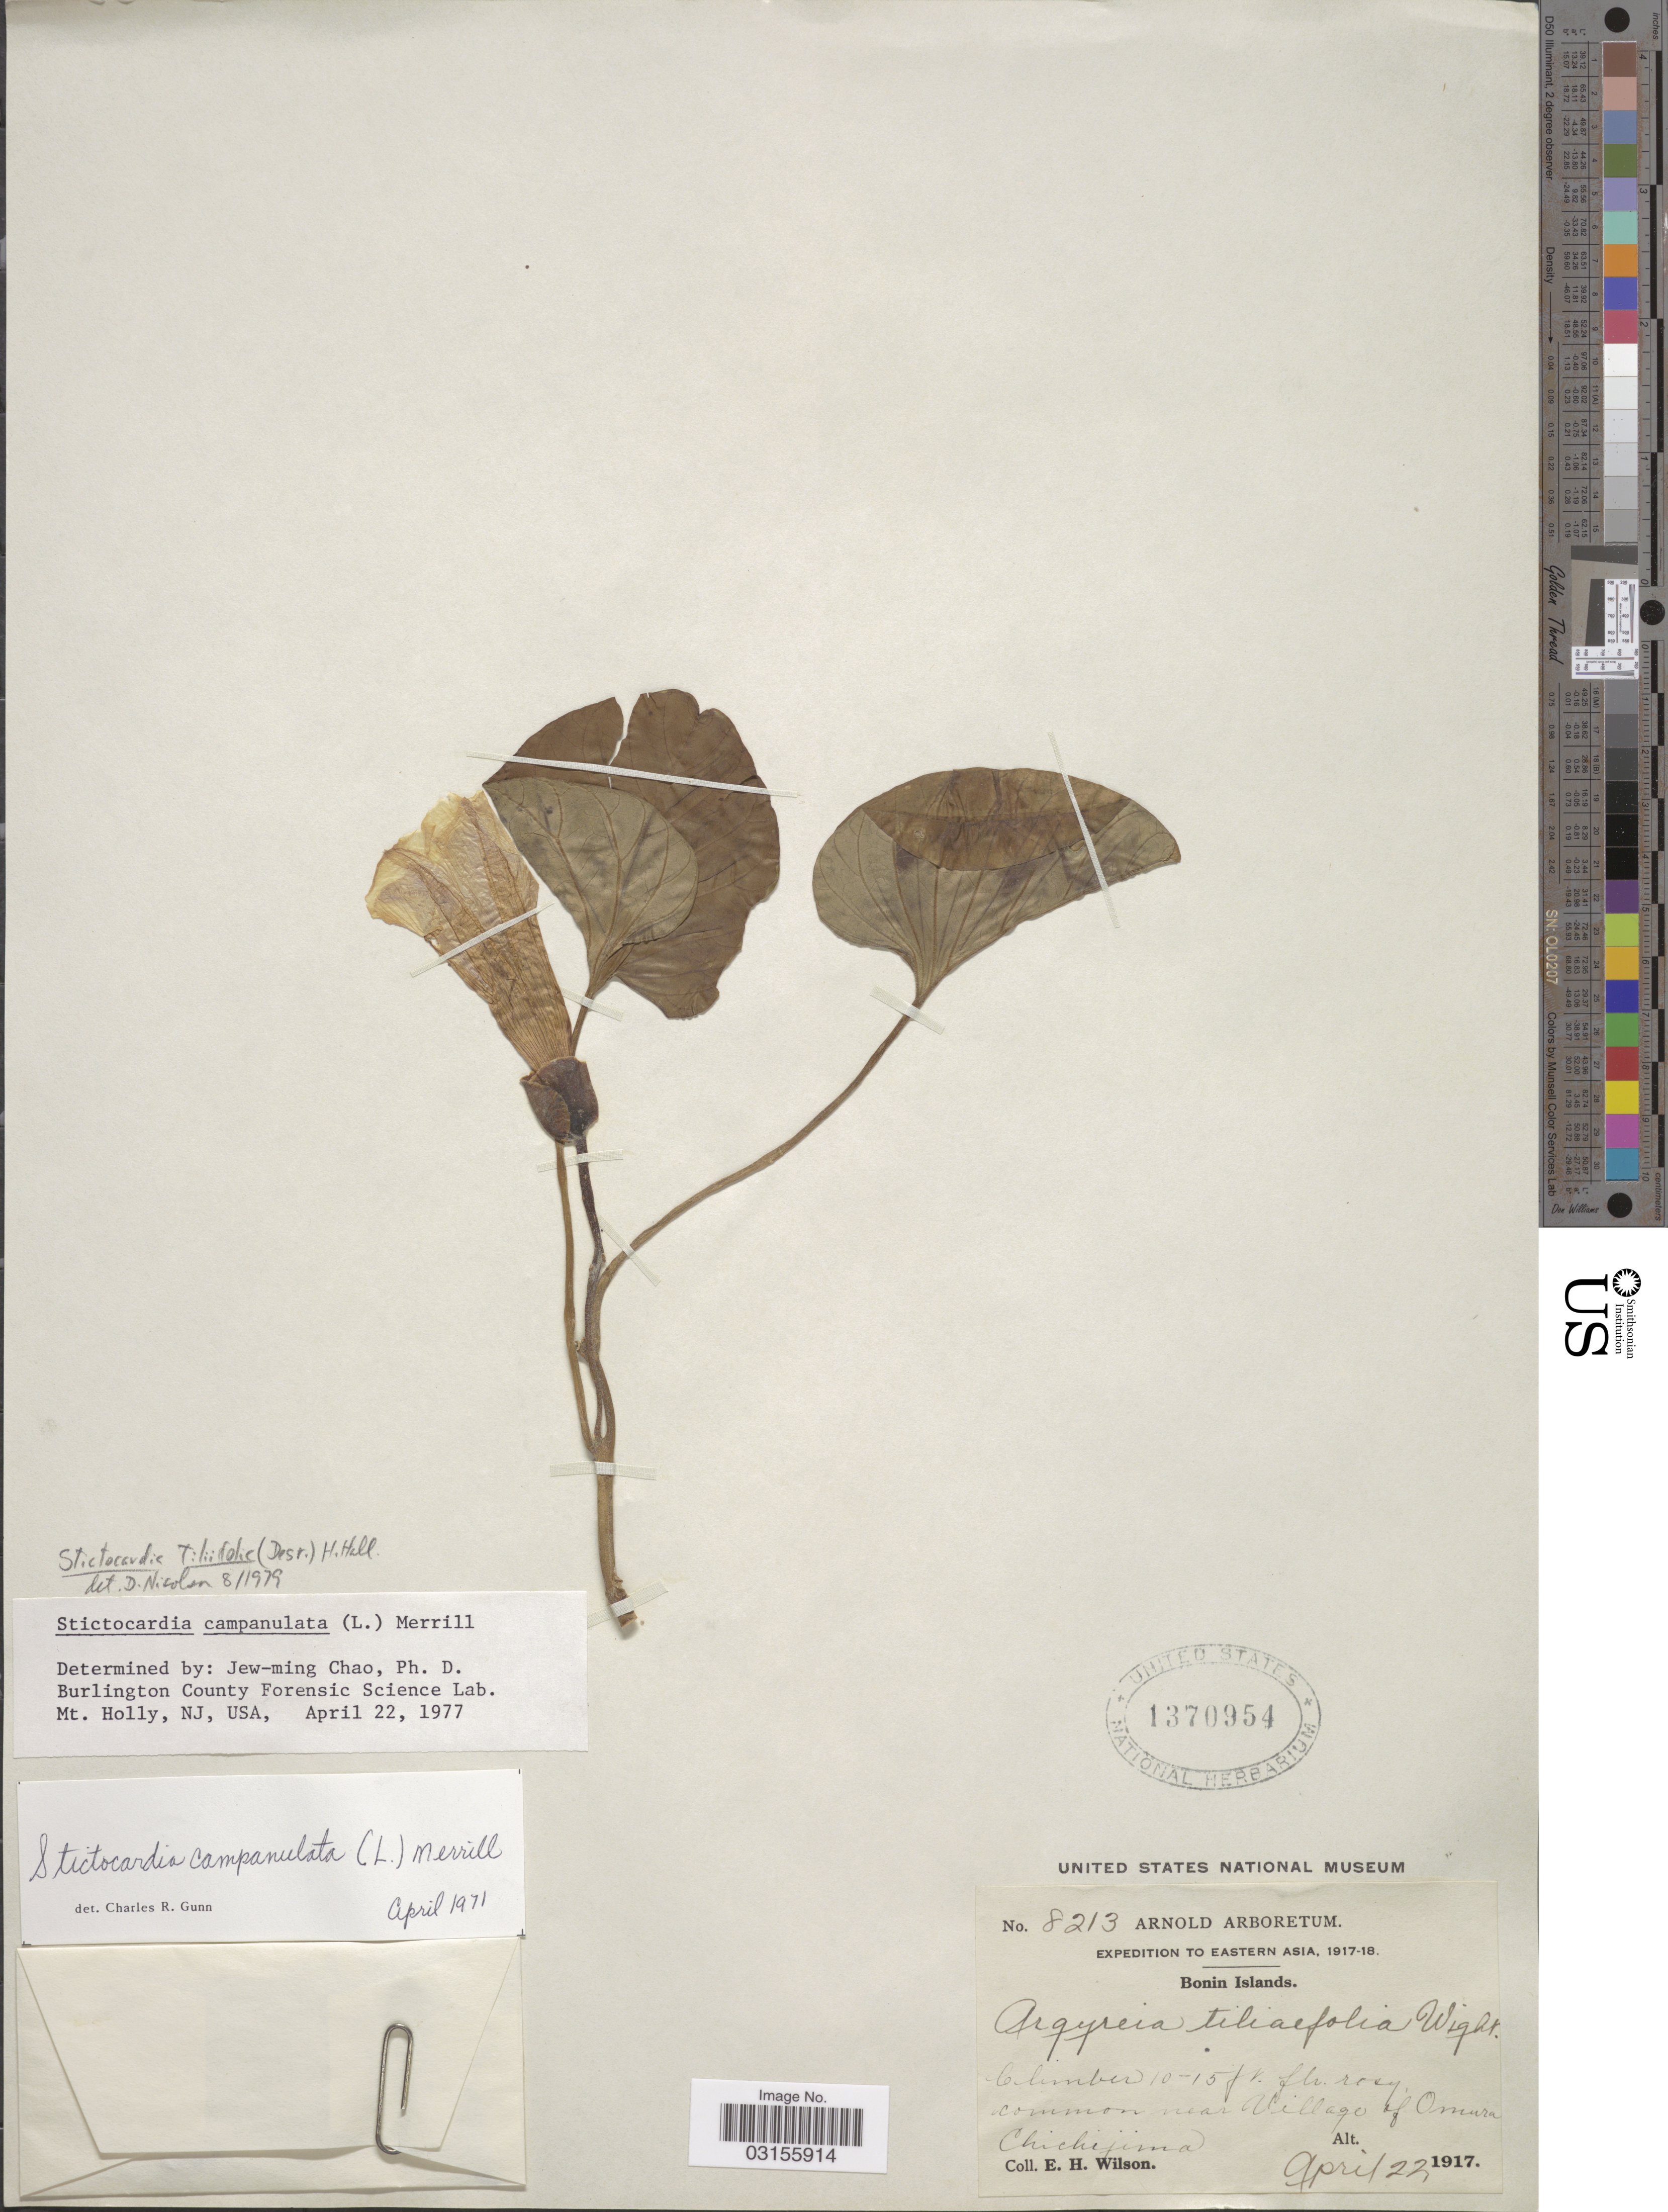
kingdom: Plantae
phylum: Tracheophyta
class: Magnoliopsida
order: Solanales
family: Convolvulaceae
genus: Stictocardia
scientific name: Stictocardia tiliifolia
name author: (Desr.) Hallier f.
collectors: E. Wilson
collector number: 8213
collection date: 1917-04-22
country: Japan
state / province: Tokyo, Federal City of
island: Bonin Islands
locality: Bonin Islands. Near Village of Omura Chichijima.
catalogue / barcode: US 1370954